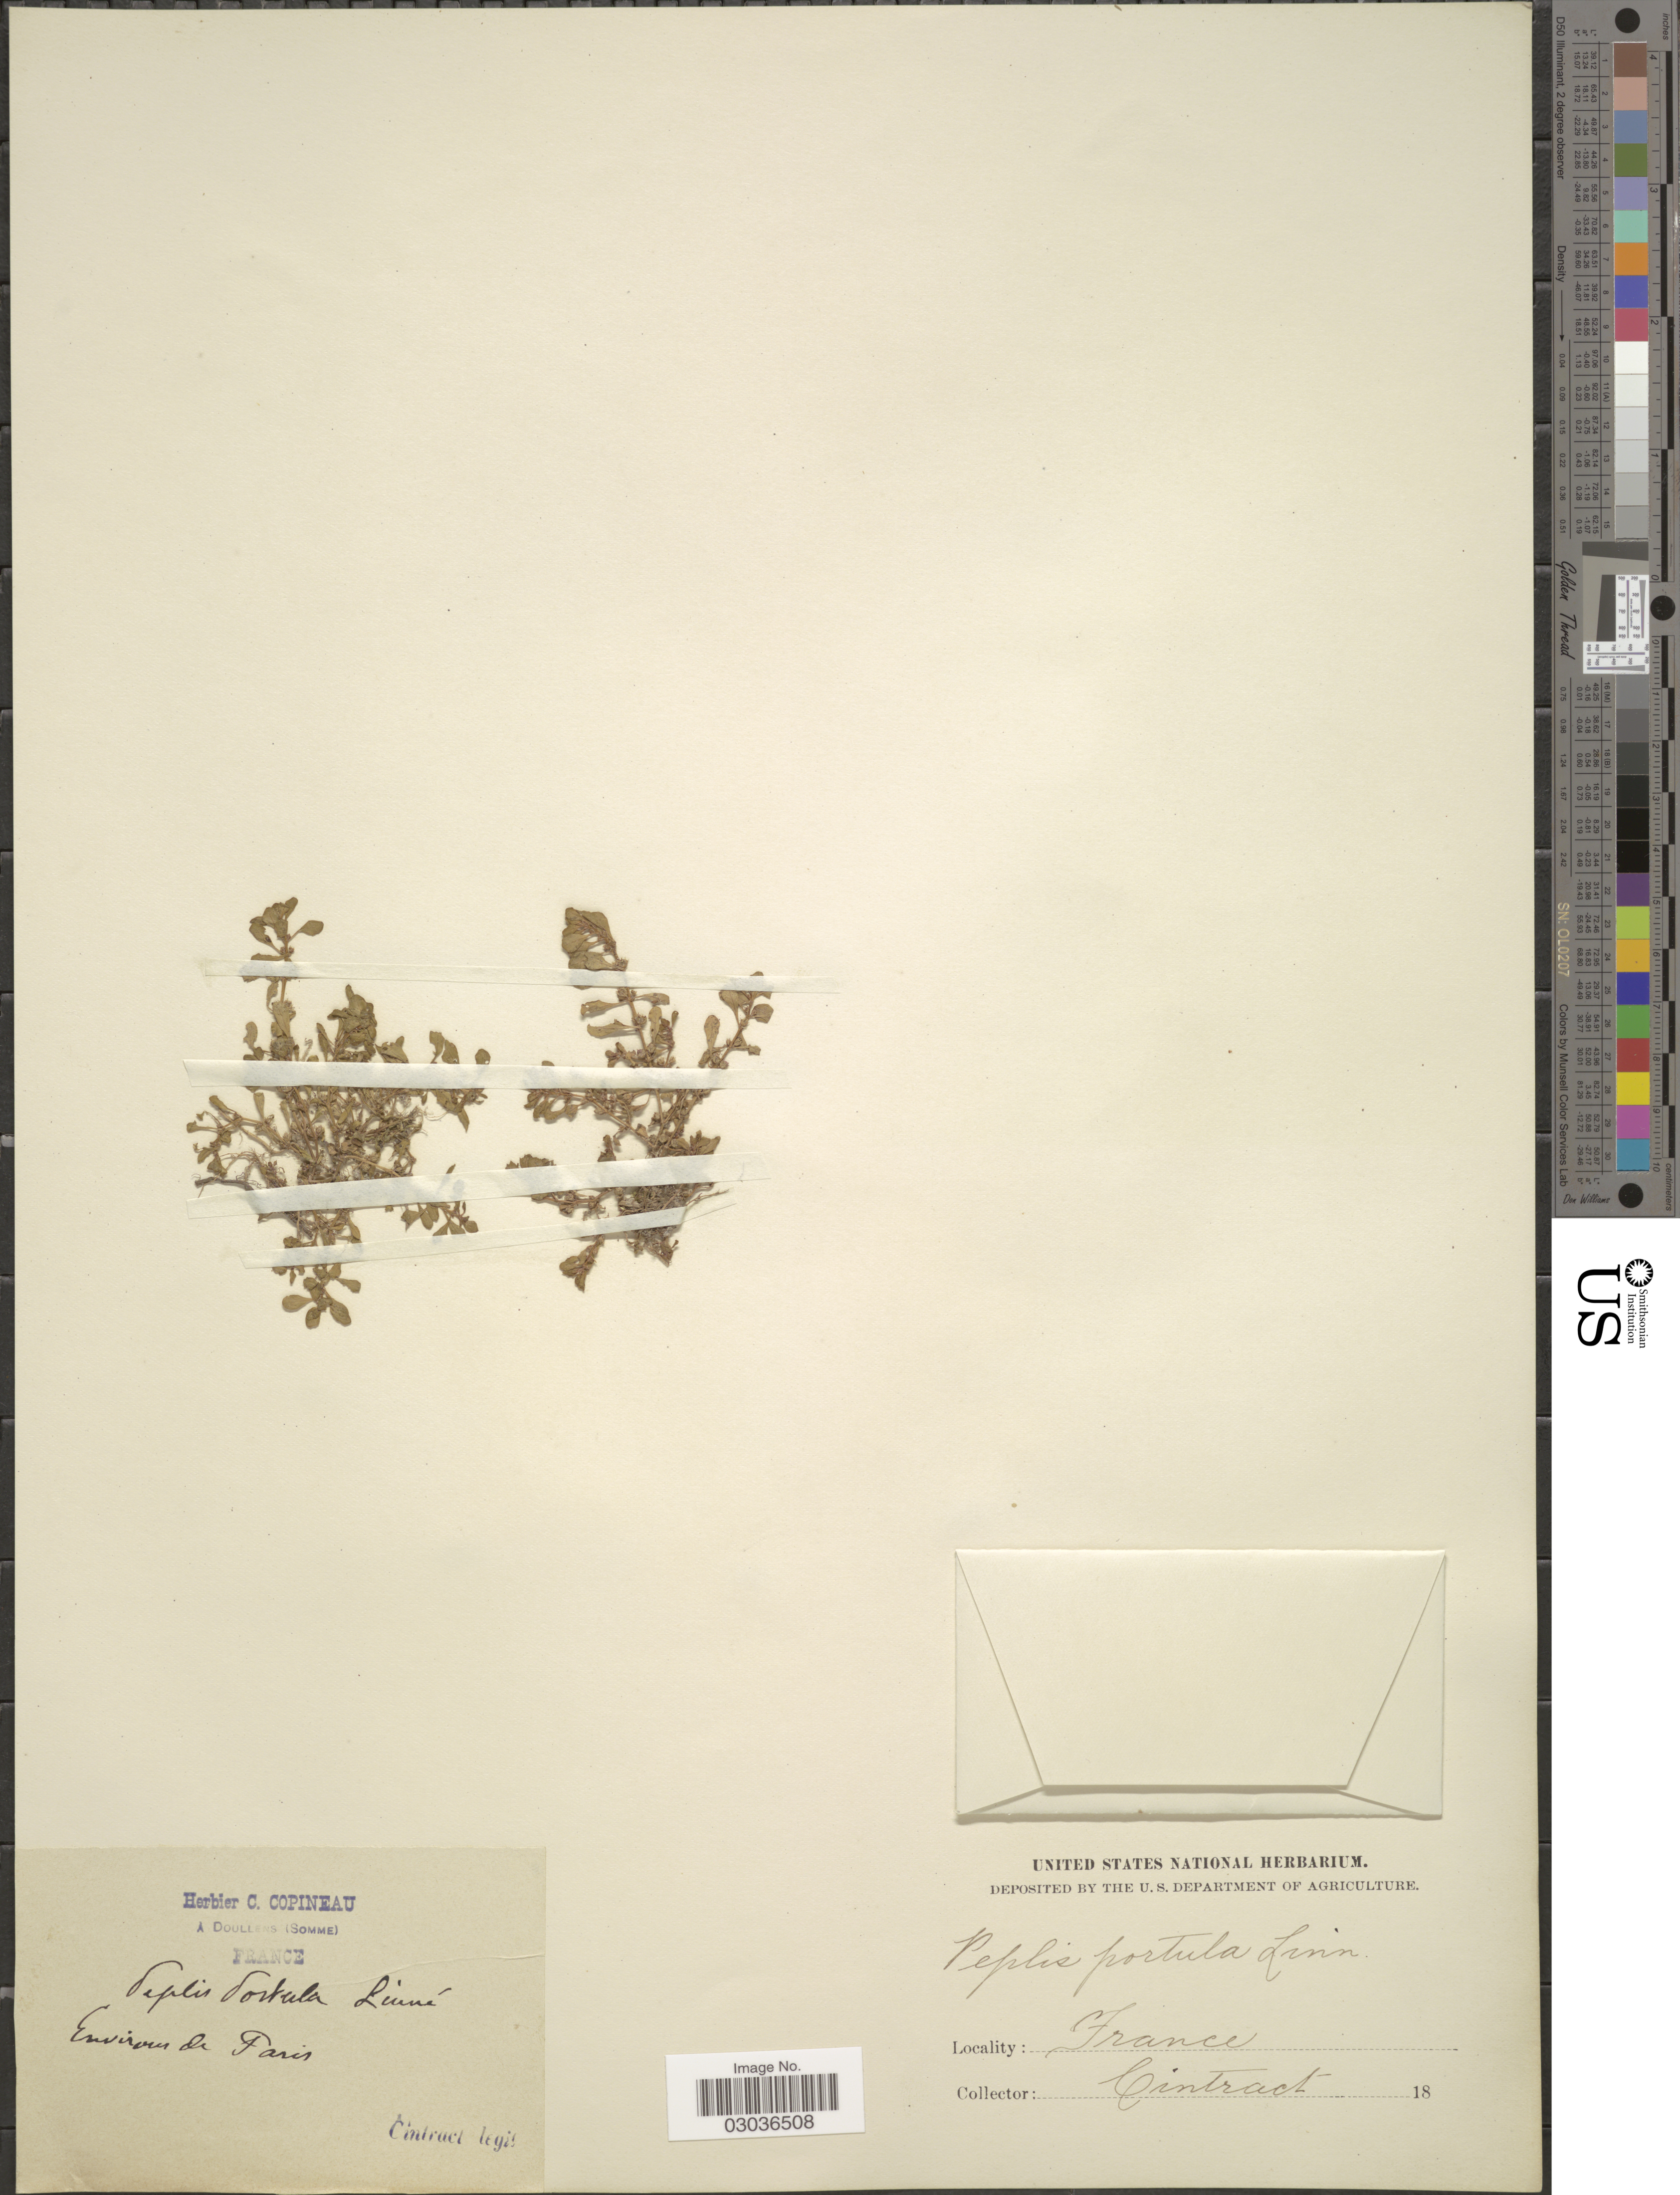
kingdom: Plantae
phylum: Tracheophyta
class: Magnoliopsida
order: Myrtales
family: Lythraceae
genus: Lythrum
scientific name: Lythrum portula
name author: (L.) D.A. Webb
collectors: Cintract, --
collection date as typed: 18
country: France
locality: Environs de Paris.